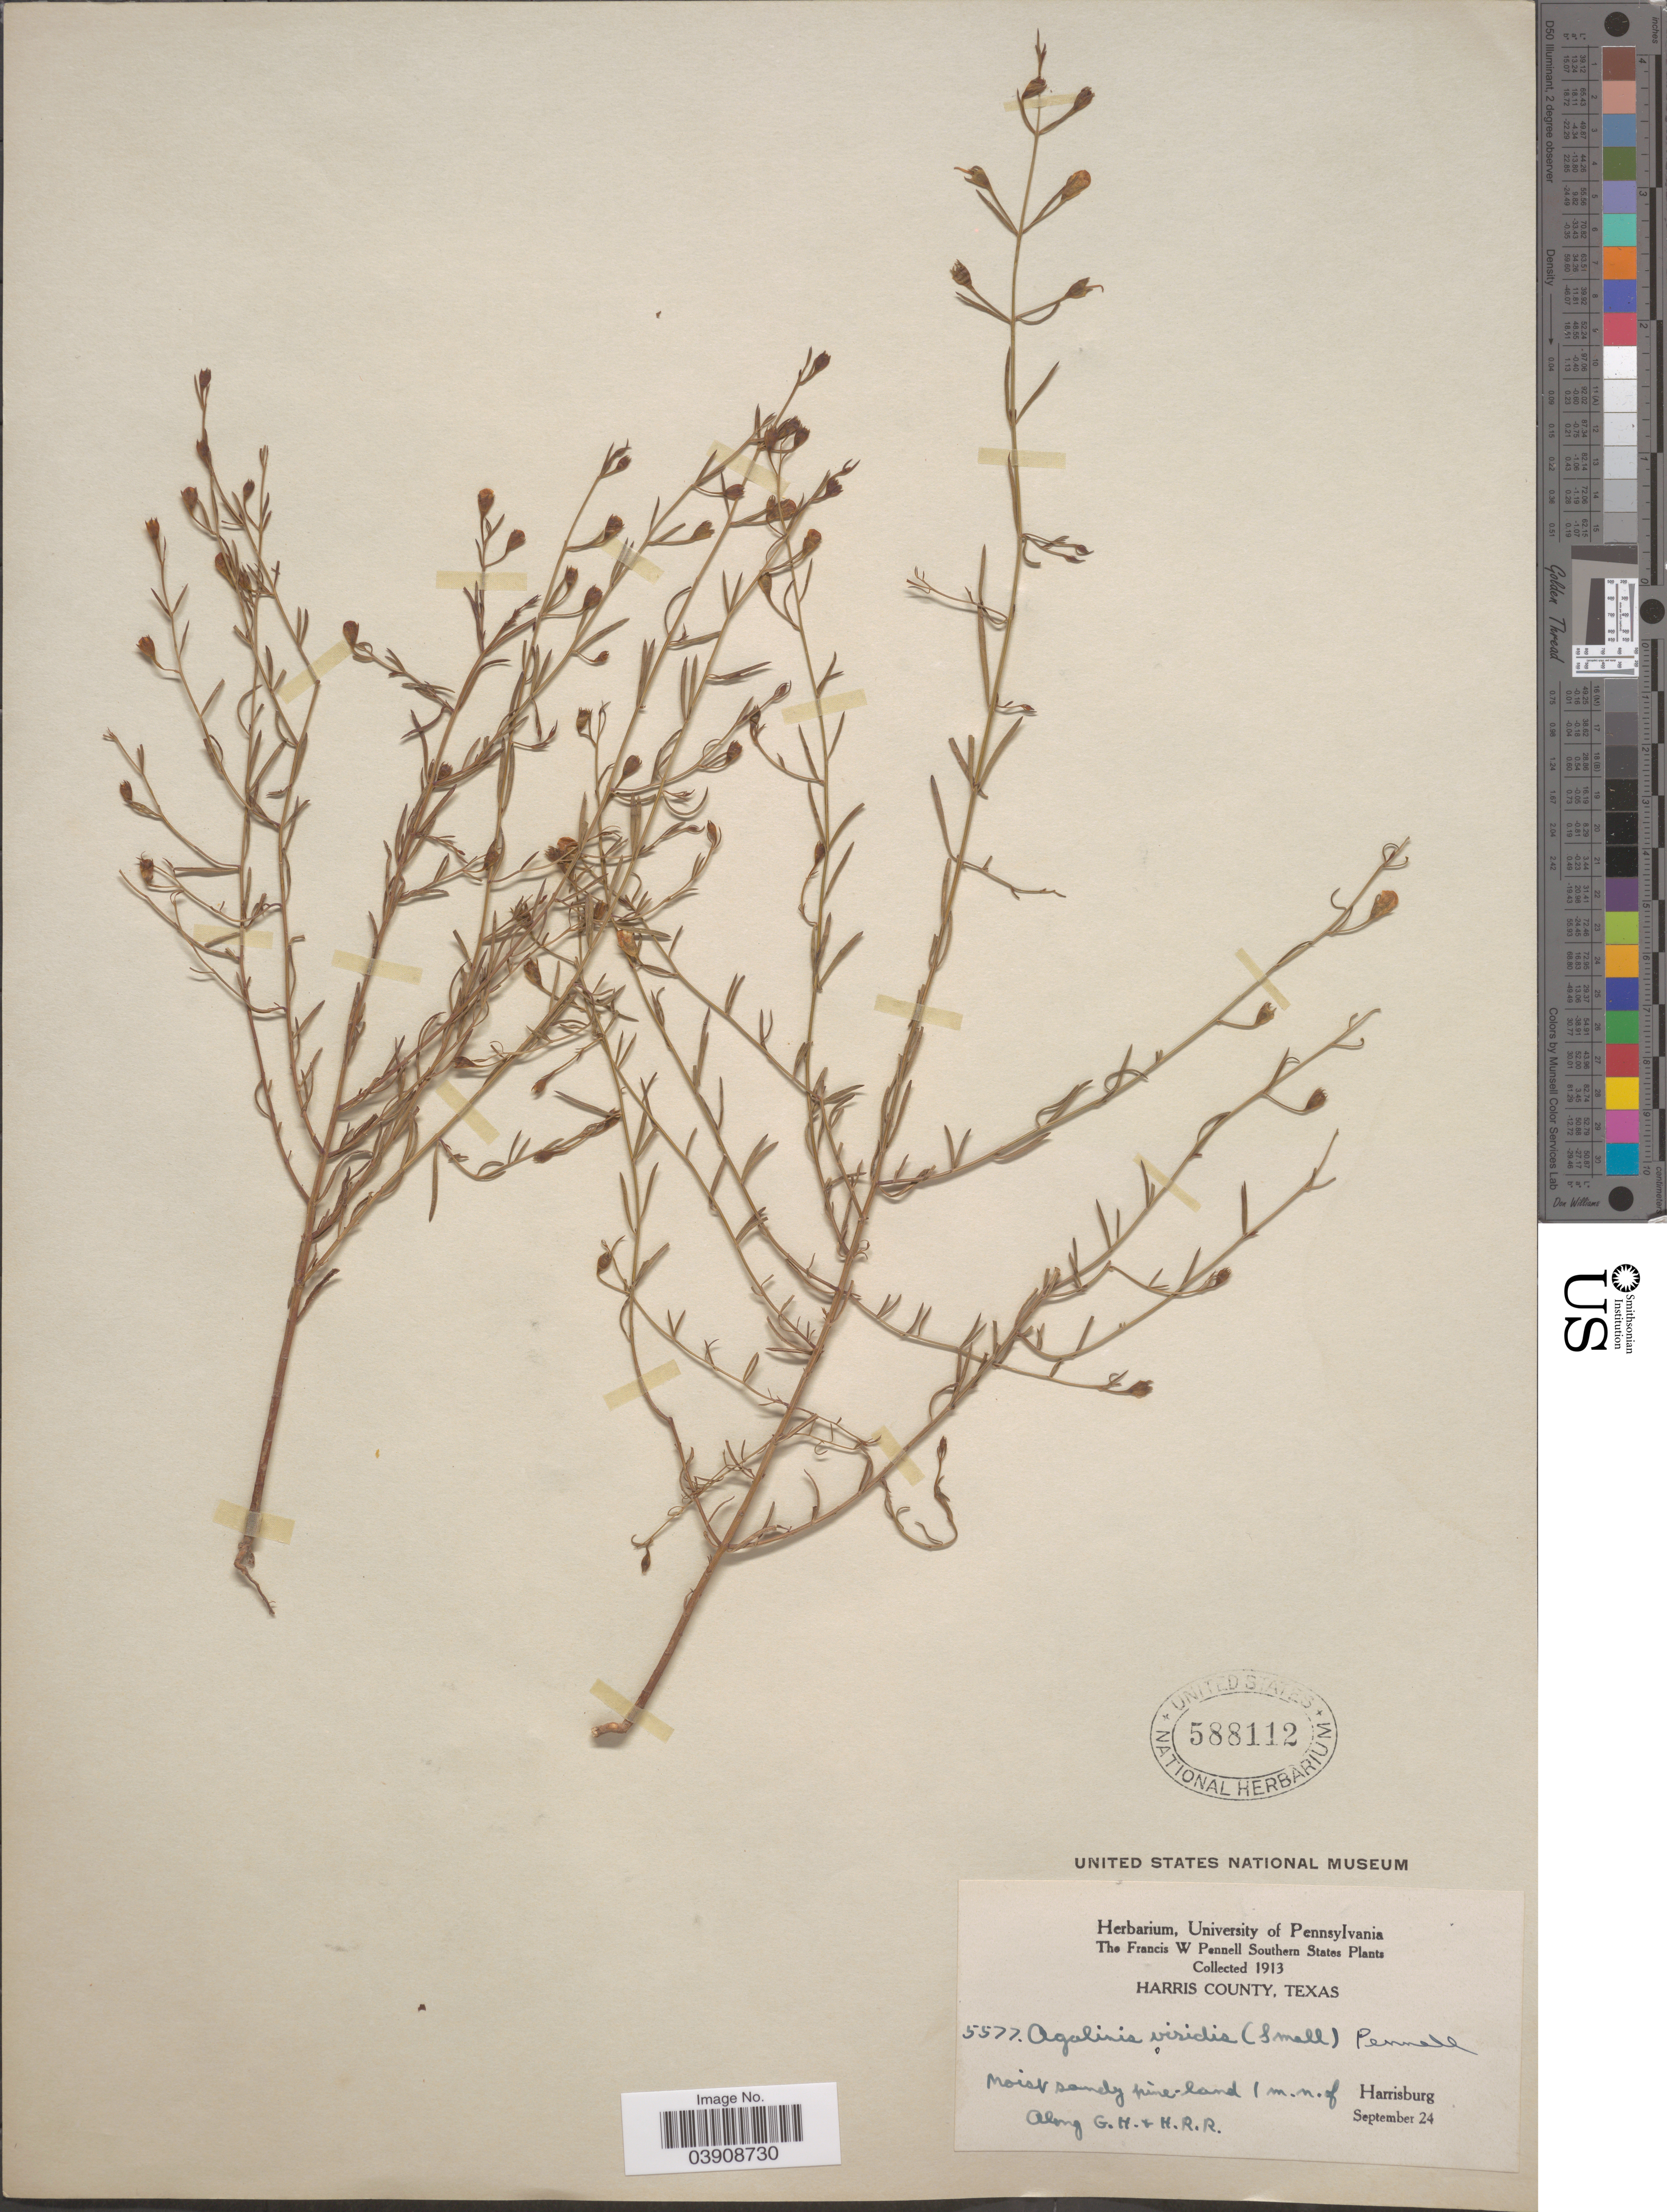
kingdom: Plantae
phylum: Tracheophyta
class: Magnoliopsida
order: Lamiales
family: Orobanchaceae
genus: Agalinis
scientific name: Agalinis viridis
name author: (Small) Pennell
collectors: F. W. Pennell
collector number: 5577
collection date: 1913-09-24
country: United States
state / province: Texas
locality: Southern States. Harris County. Moist sandy pine-land ( m.n. of Harrisburg. Along G.H. & H.R.R.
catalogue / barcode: US 588112